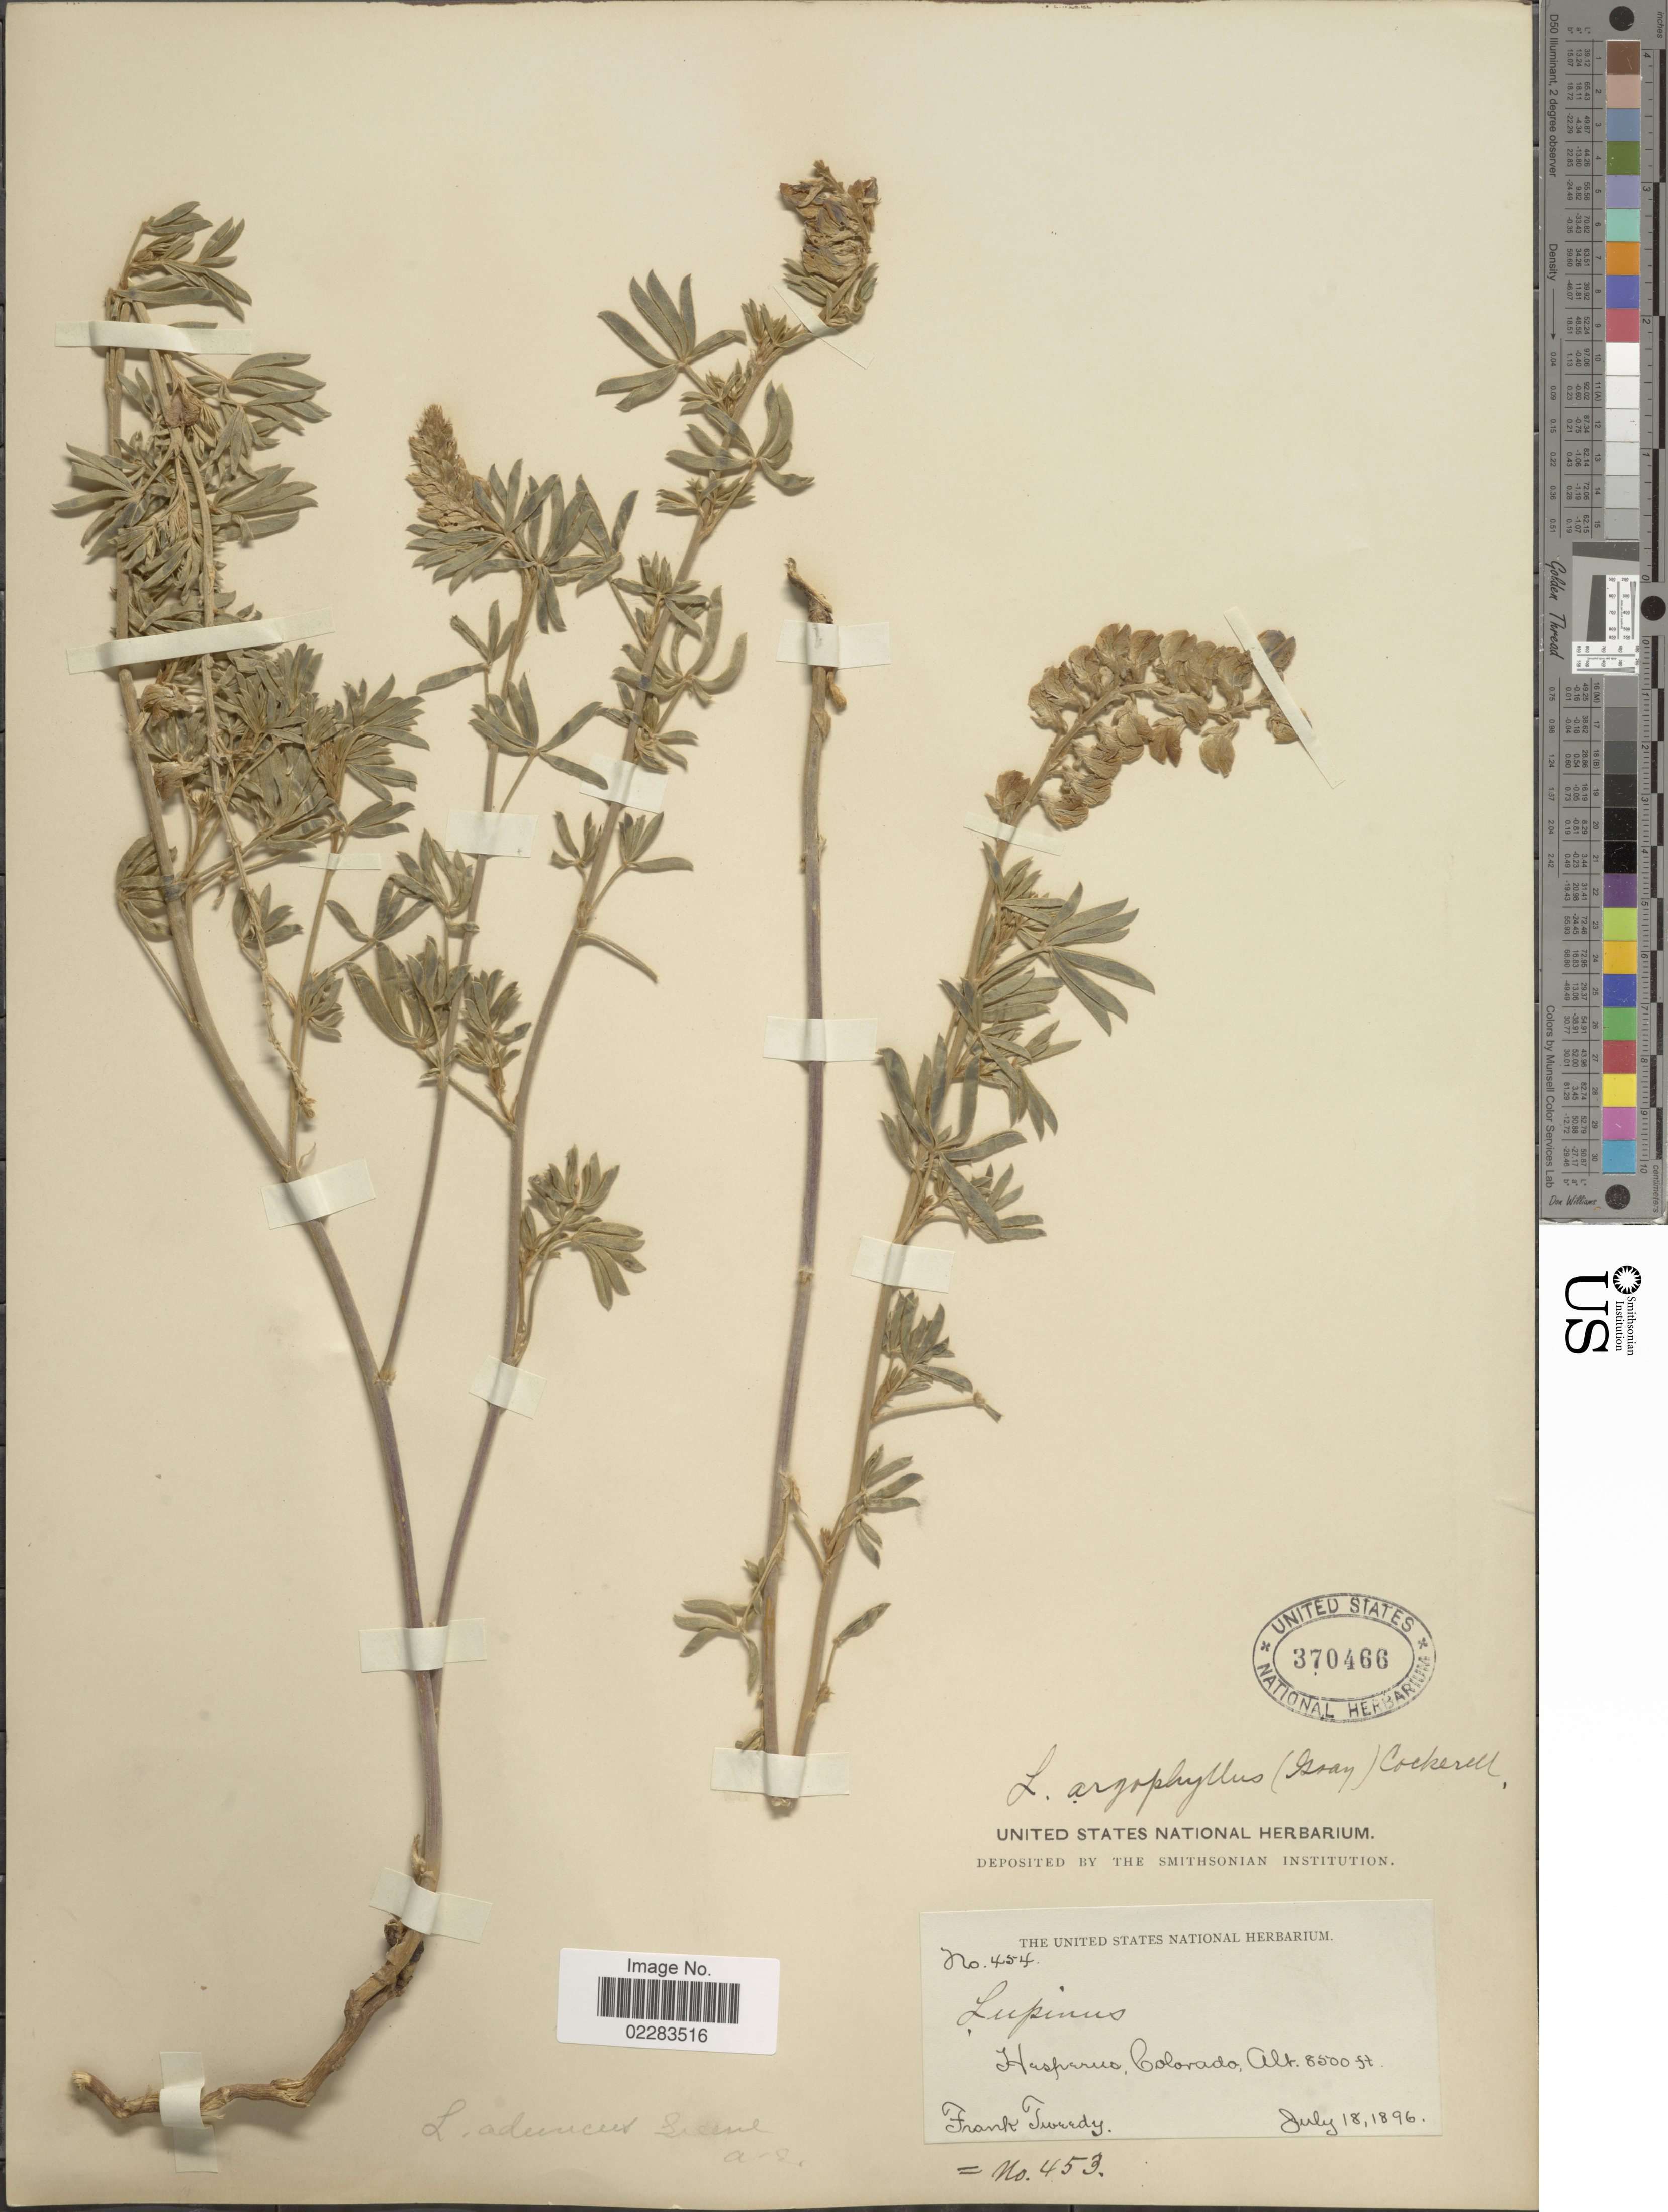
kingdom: Plantae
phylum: Tracheophyta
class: Magnoliopsida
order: Fabales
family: Fabaceae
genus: Lupinus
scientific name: Lupinus aduncus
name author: Greene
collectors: F. Tweedy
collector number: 453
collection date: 1896-09-18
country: United States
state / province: Colorado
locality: Hesperus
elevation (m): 2591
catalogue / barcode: US 370466